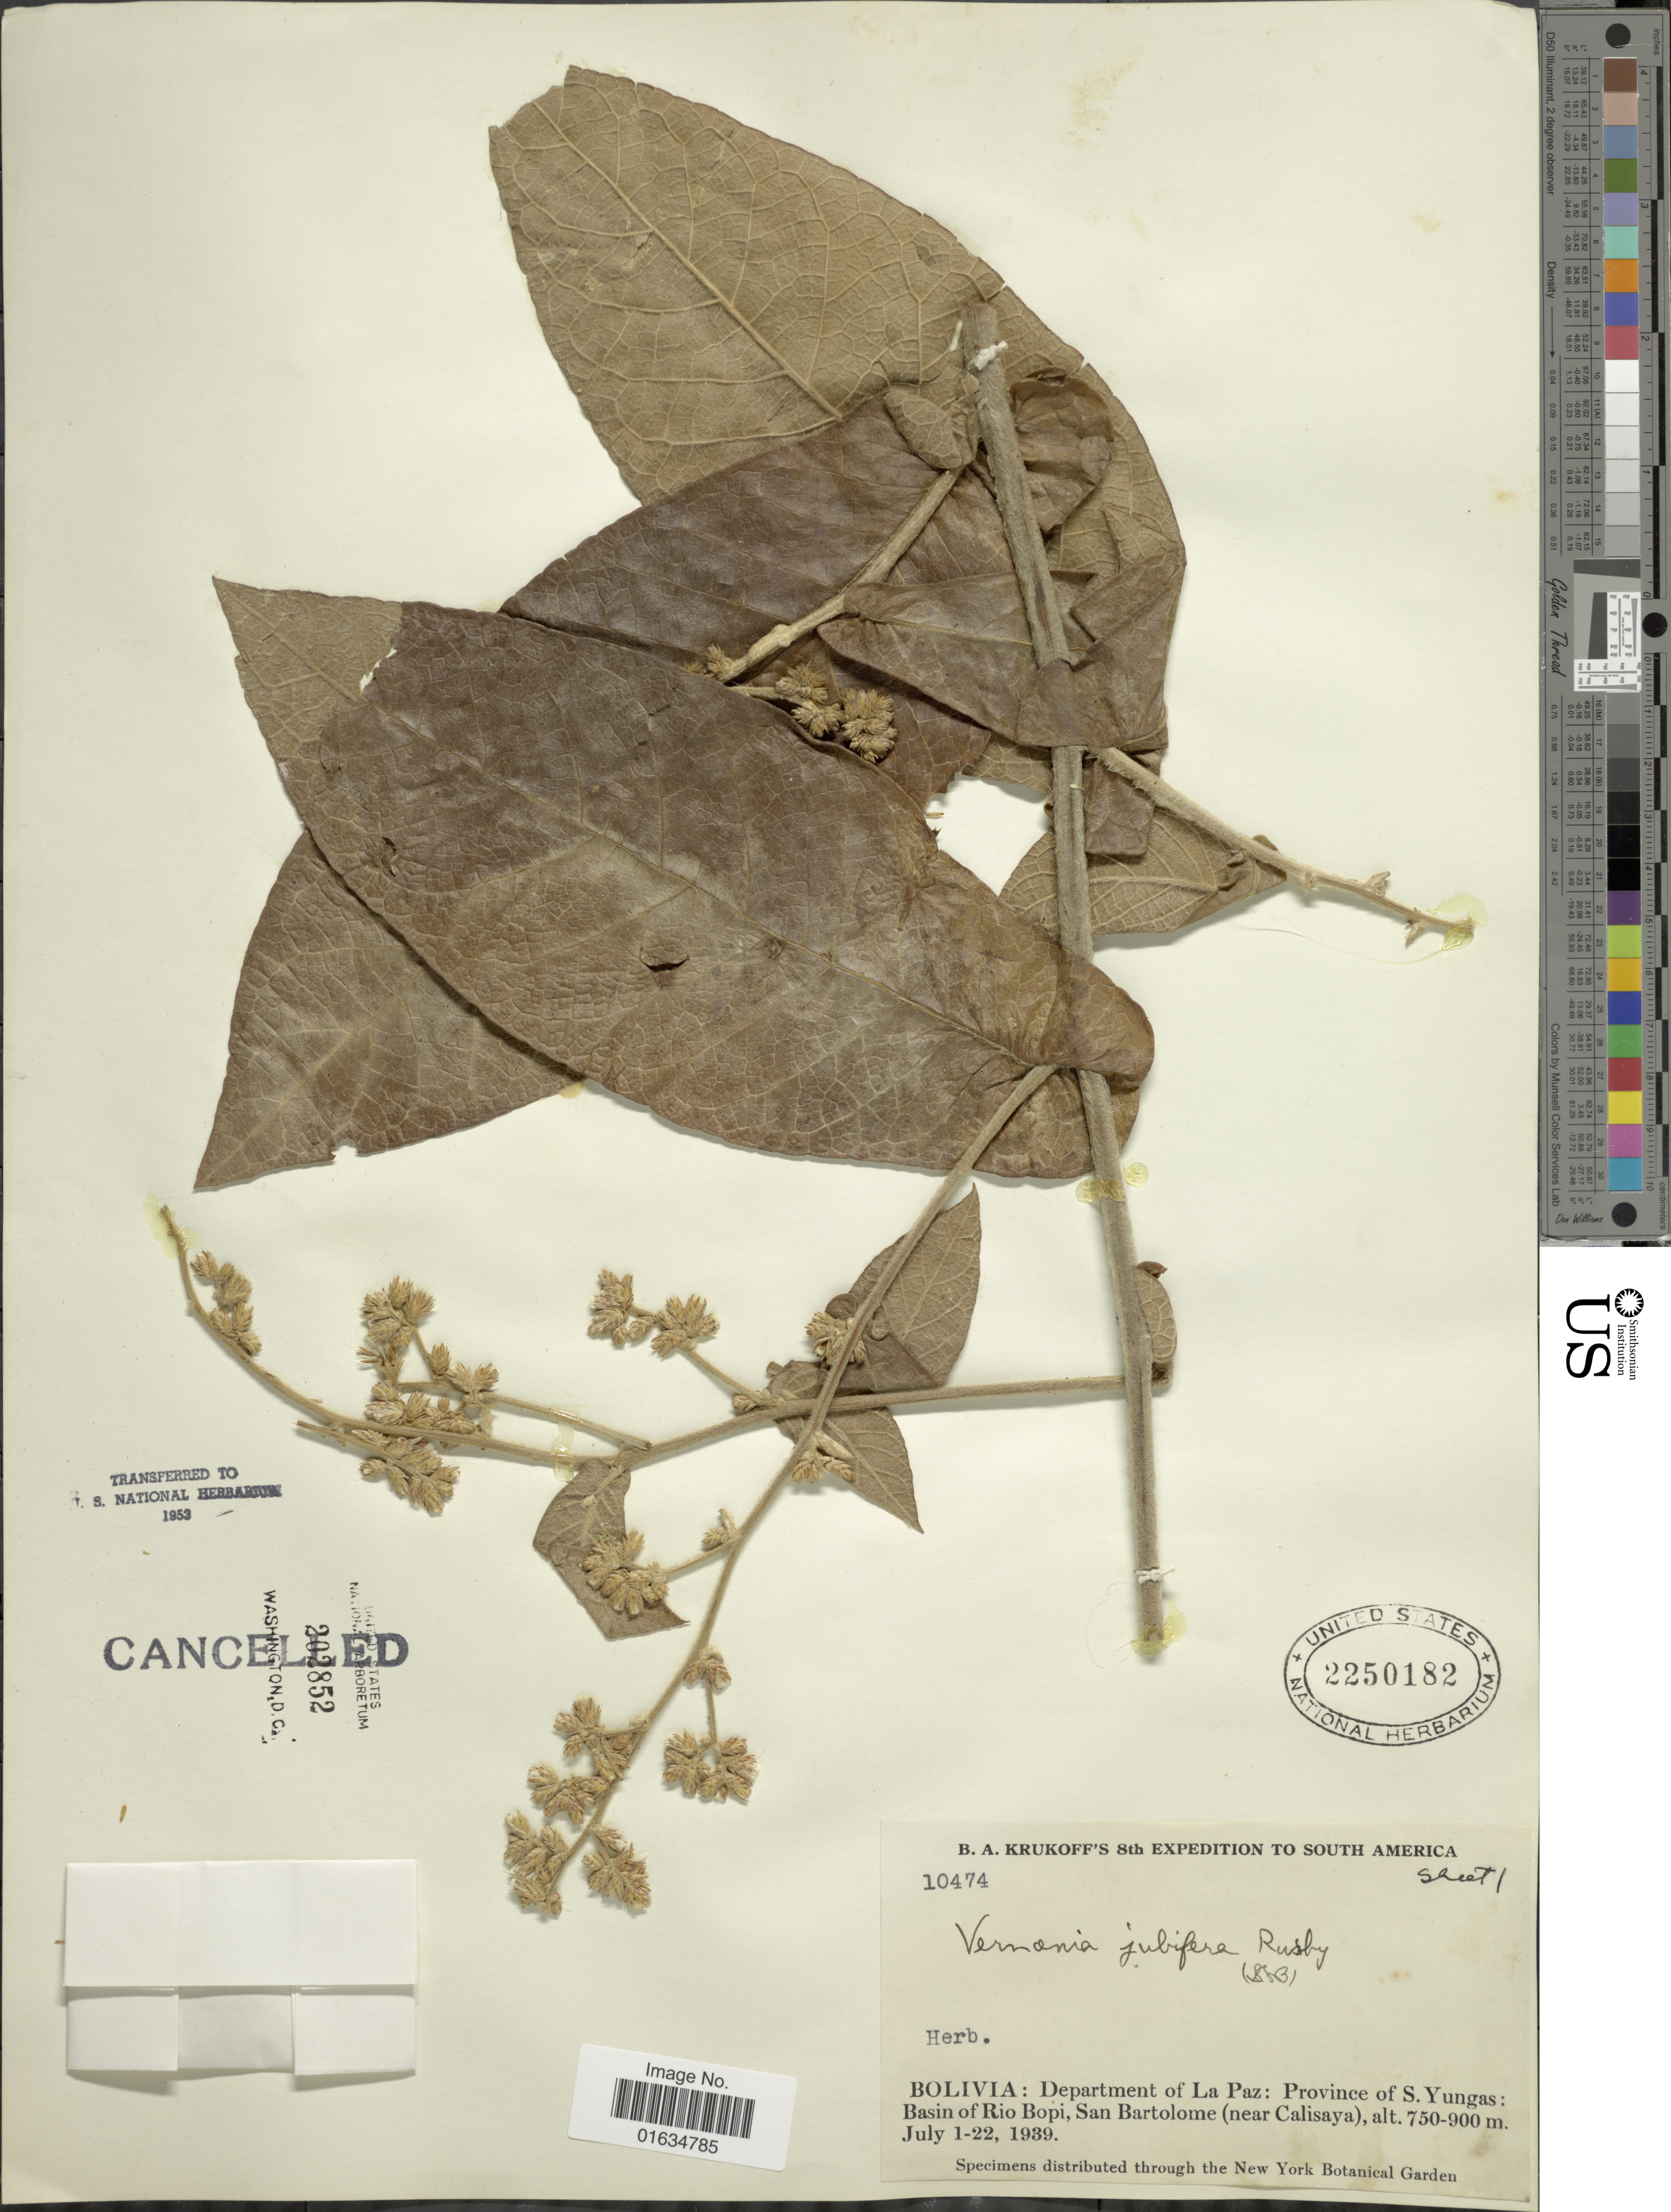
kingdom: Plantae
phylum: Tracheophyta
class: Magnoliopsida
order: Asterales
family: Asteraceae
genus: Critoniopsis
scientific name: Critoniopsis jubifera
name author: (Rusby) H. Rob.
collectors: B. A. Krukoff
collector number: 10474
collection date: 1939-07-01/1939-07-22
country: Bolivia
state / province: La Paz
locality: Province of S. Yungas: Basin of Rio Bopi, San Bartolome (near Calidaya).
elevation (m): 750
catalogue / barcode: US 2250182